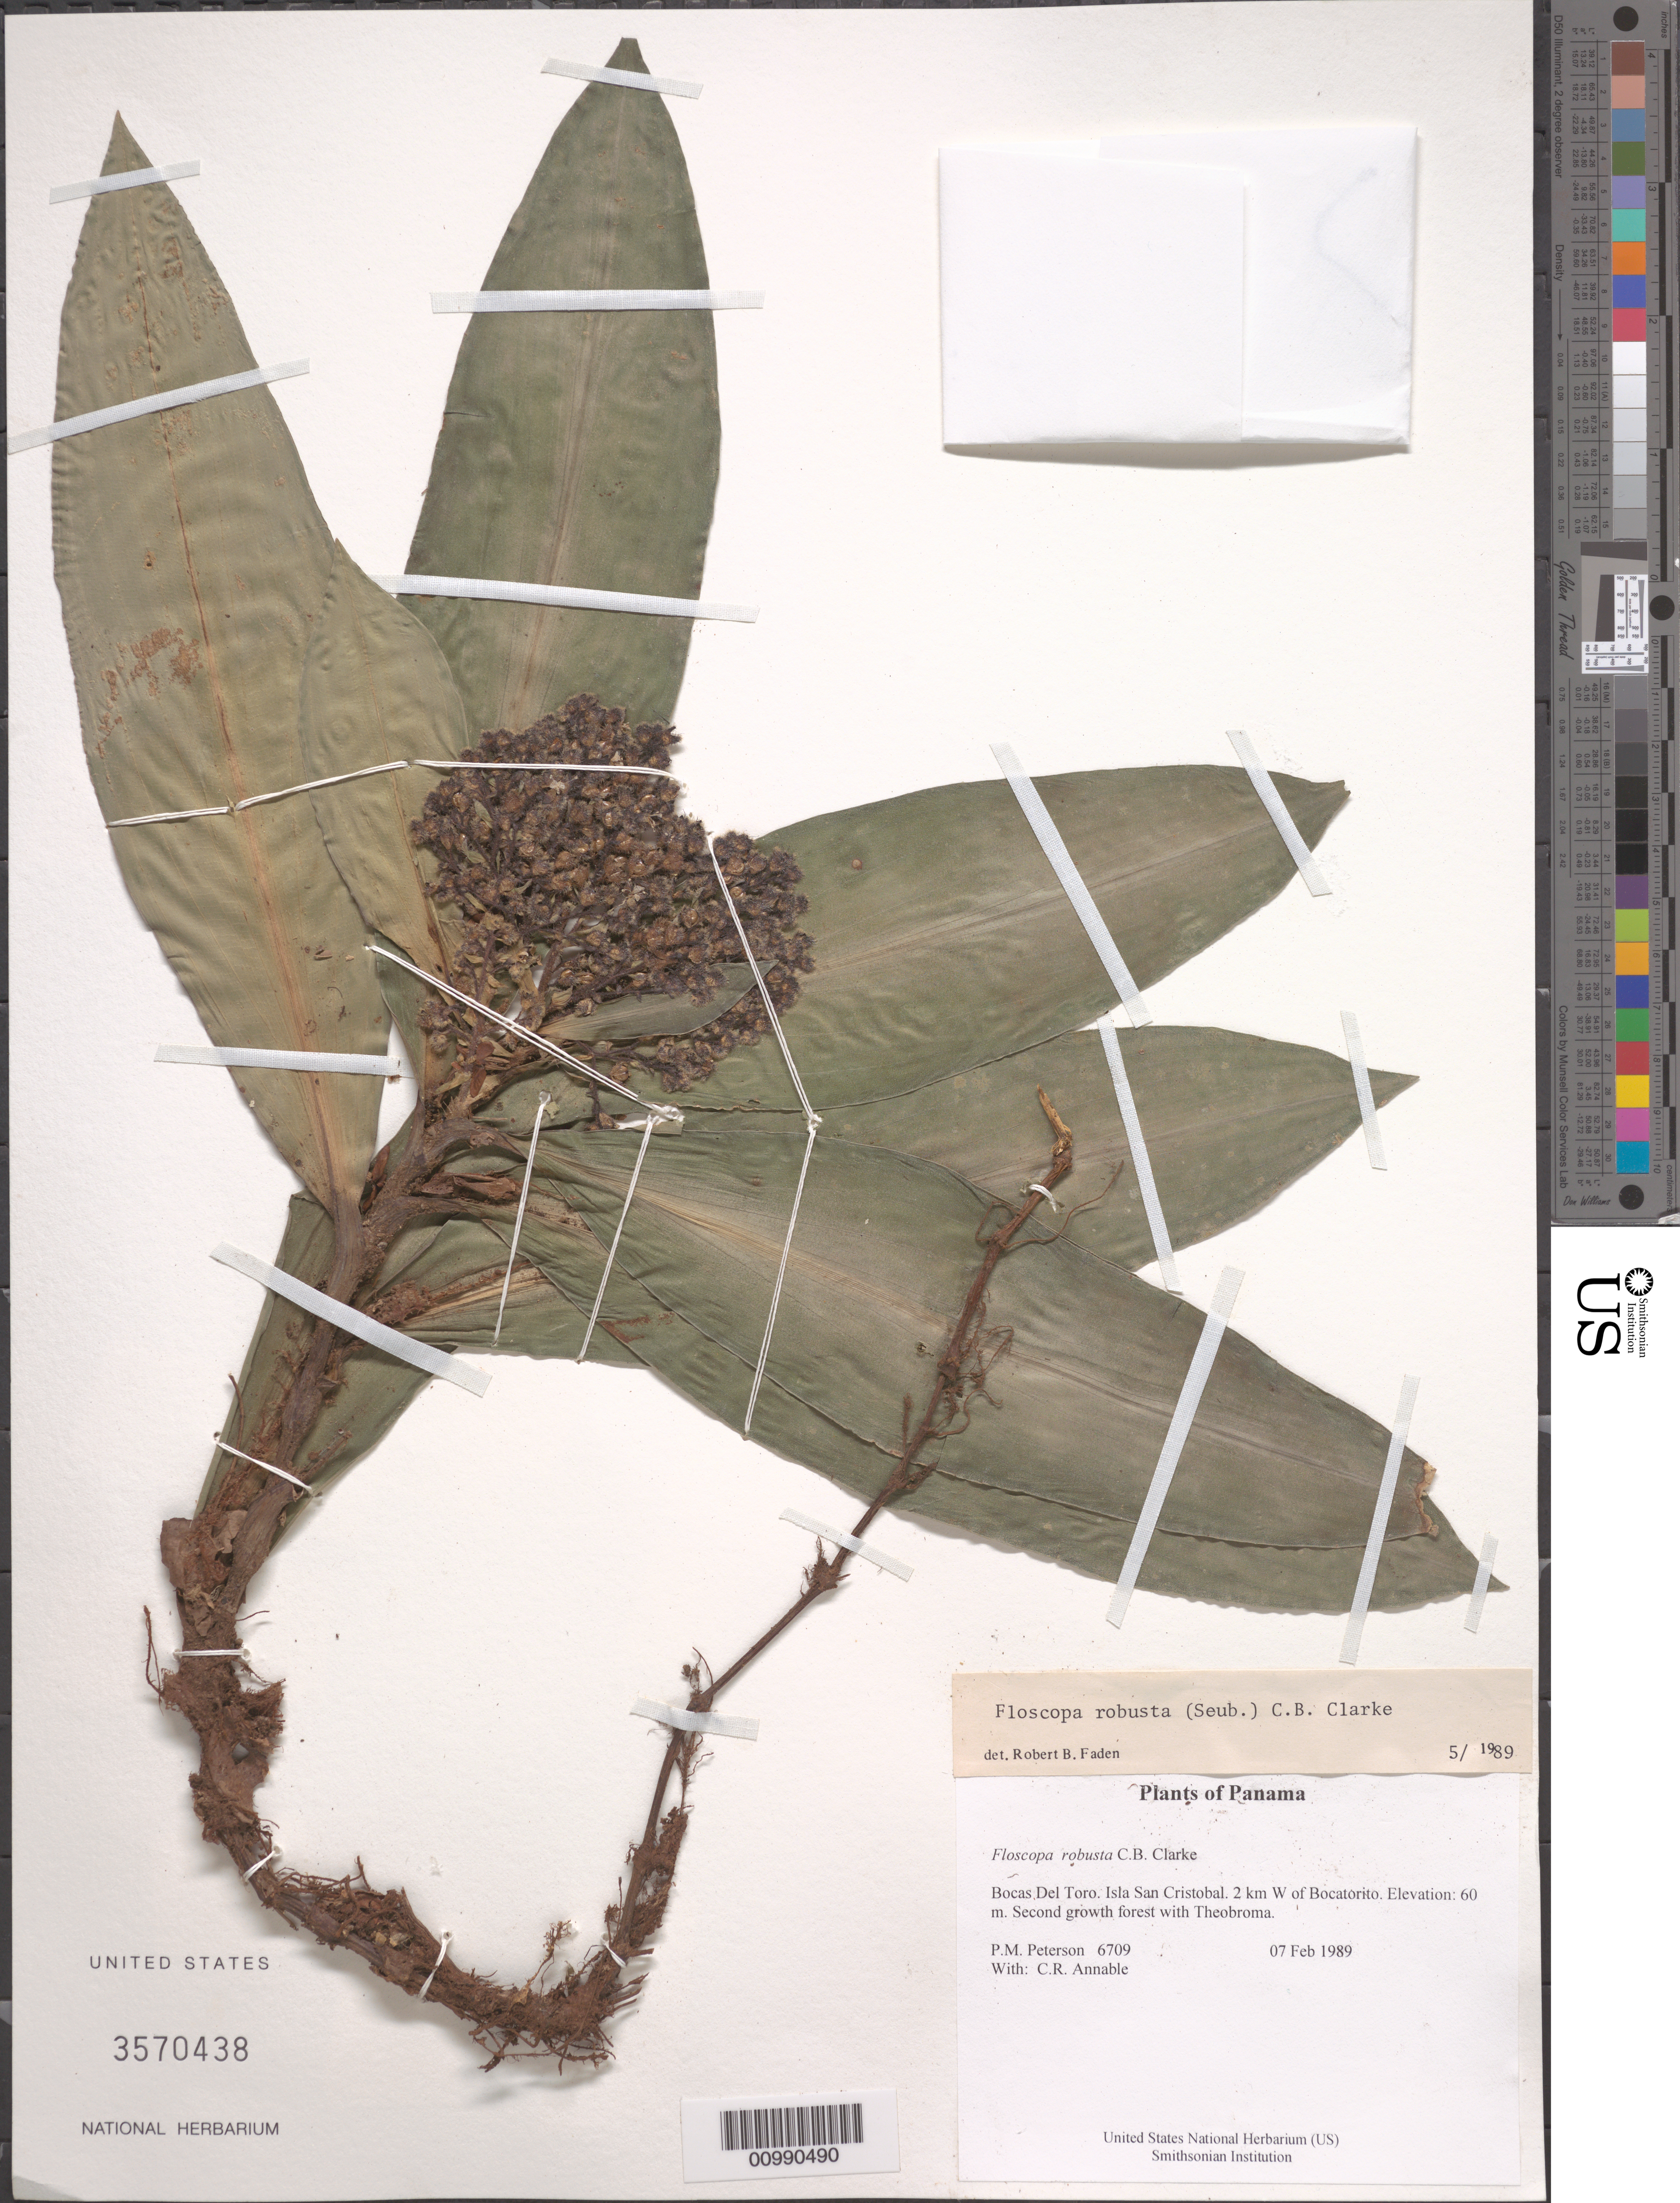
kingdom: Plantae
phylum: Tracheophyta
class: Liliopsida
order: Commelinales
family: Commelinaceae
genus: Floscopa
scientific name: Floscopa robusta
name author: (Seub.) C.B. Clarke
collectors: P. M. Peterson & C. R. Annable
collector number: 06709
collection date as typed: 07 Feb 1989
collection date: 1989-02-07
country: Panama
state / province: Bocas del Toro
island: San Cristobal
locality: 2 km W of Bocatorito.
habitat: Second growth forest with Theobroma.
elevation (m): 60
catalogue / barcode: US 3570438